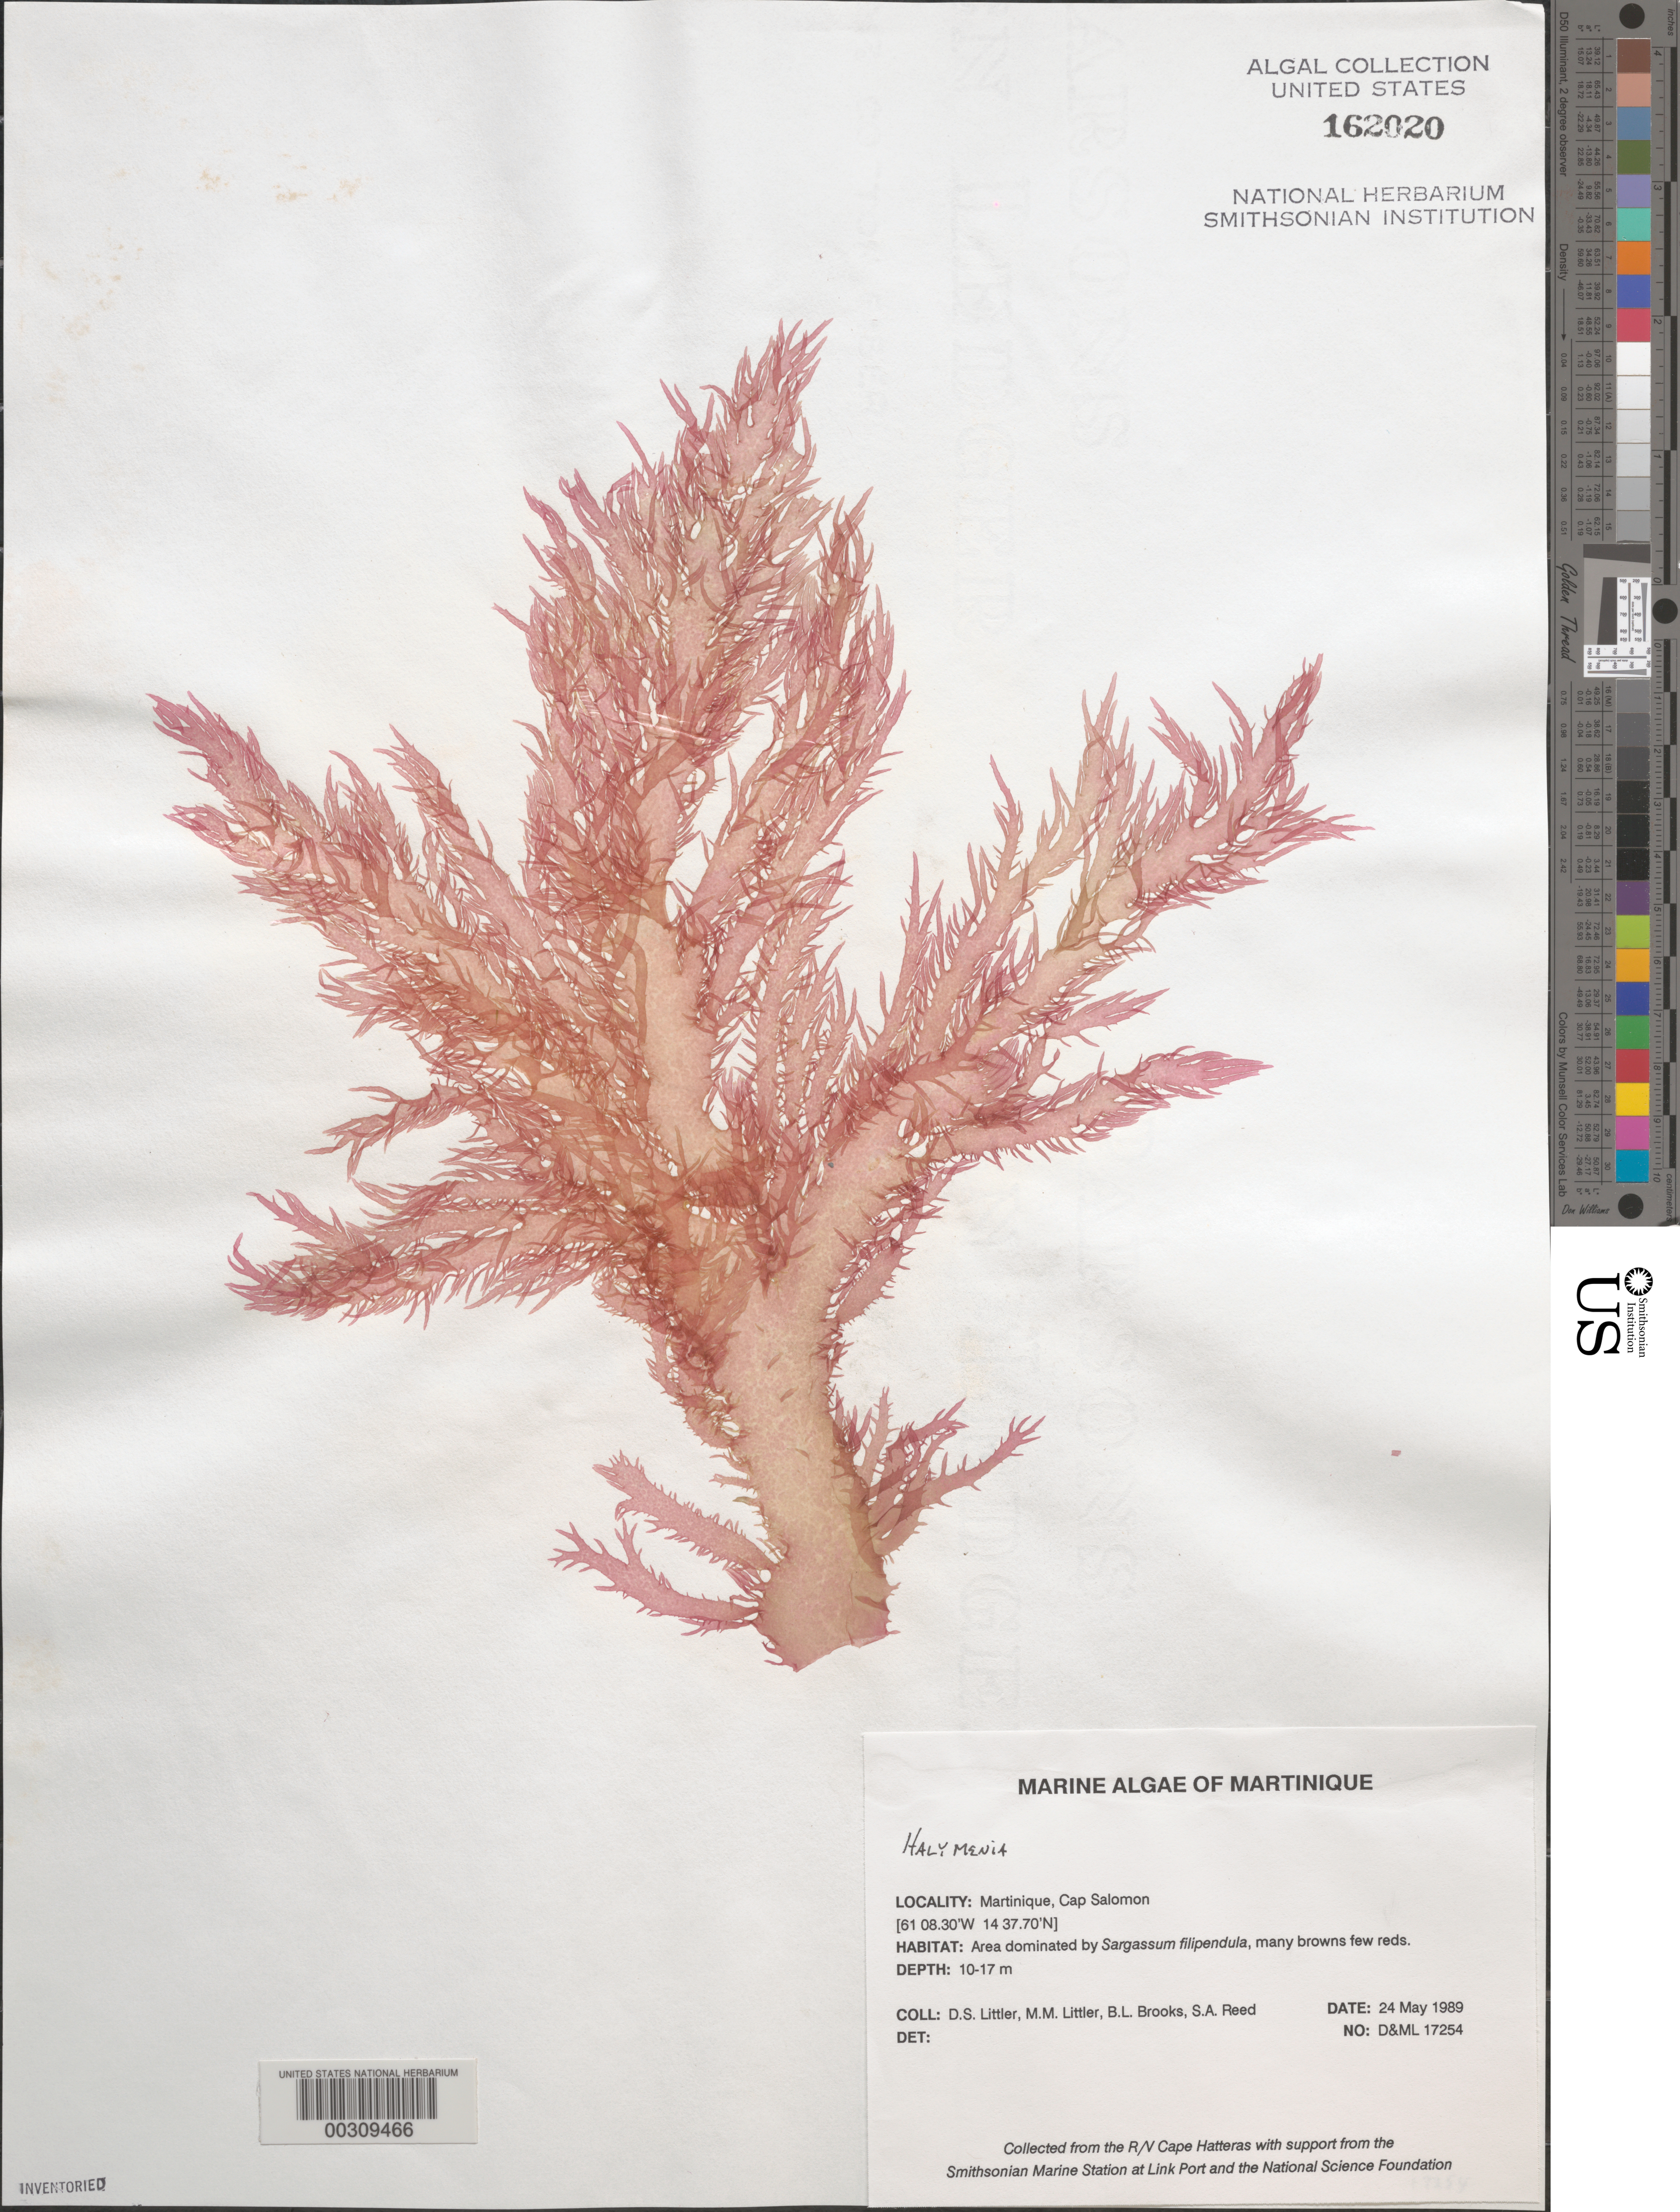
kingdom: Plantae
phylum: Rhodophyta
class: Florideophyceae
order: Halymeniales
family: Halymeniaceae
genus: Halymenia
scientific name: Halymenia sp.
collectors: D. S. Littler, M. M. Littler, B. Brooks & S. Reed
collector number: D&ML 17254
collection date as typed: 24 May 1989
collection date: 1989-05-24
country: Martinique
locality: Cap Salomon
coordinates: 14 37.70' N, 61 08.30' W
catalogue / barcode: US 162020